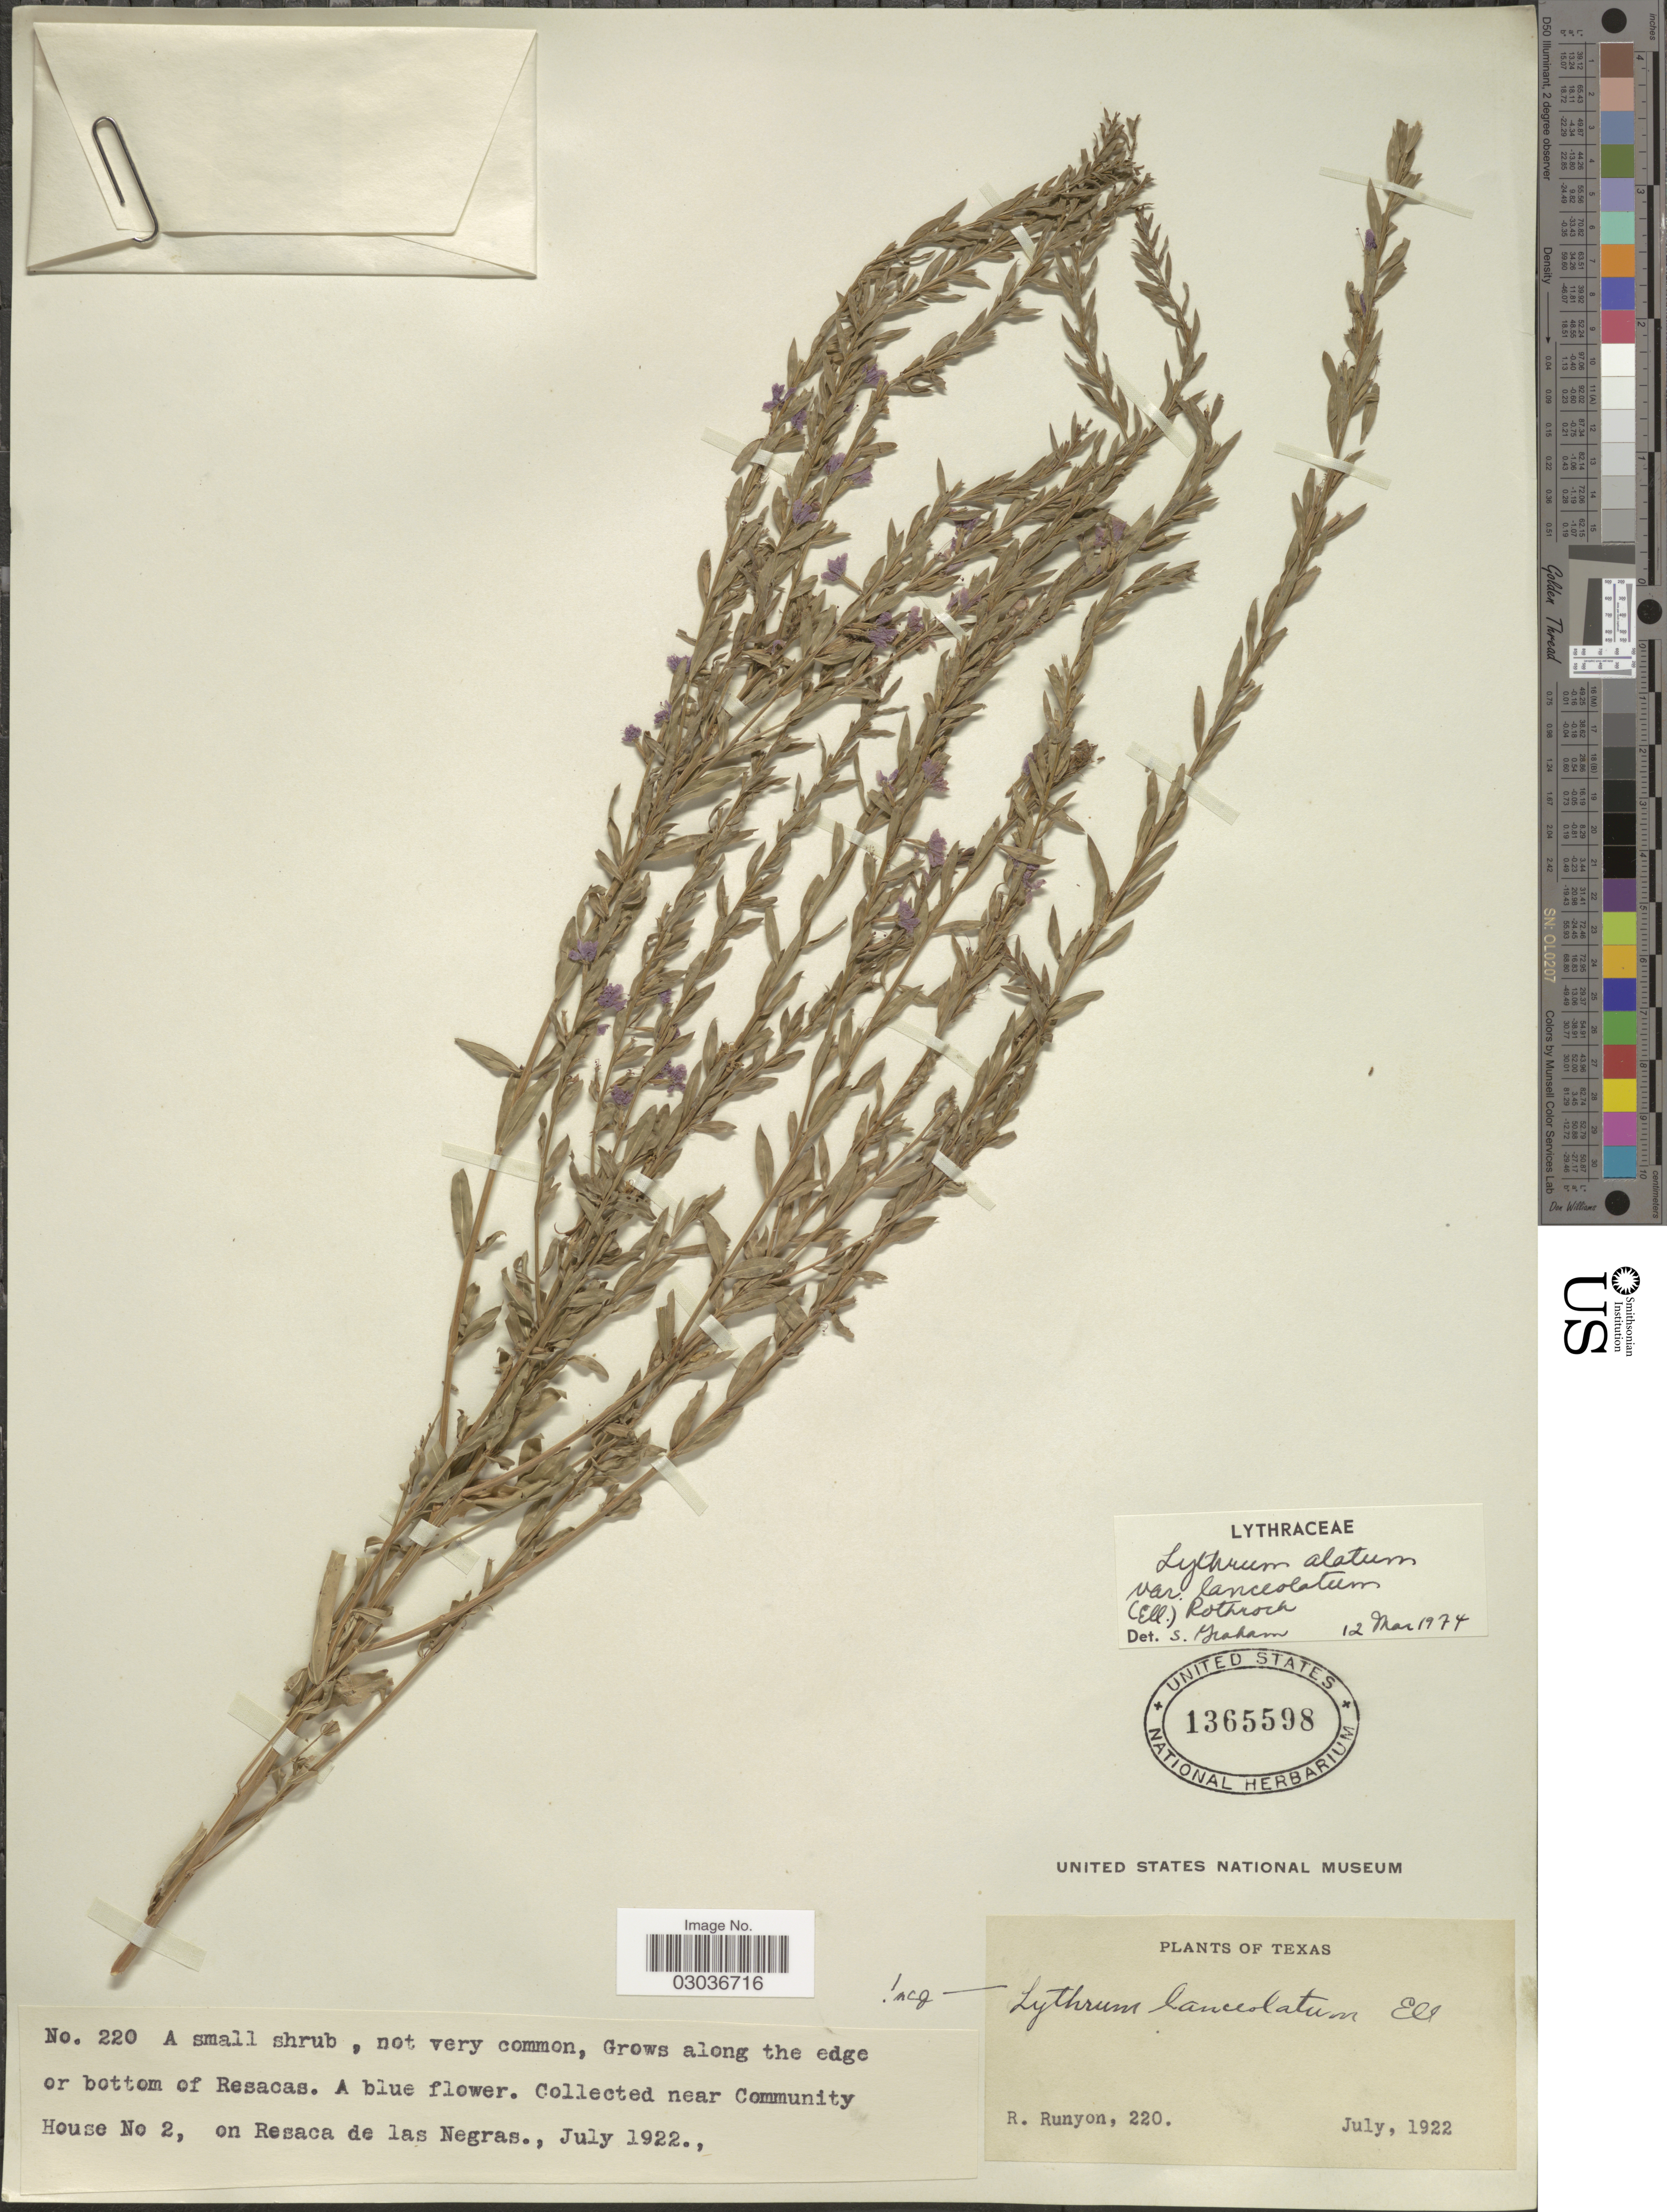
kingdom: Plantae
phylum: Tracheophyta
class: Magnoliopsida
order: Myrtales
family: Lythraceae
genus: Lythrum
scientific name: Lythrum alatum var. lanceolatum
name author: (Elliott) A. Gray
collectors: R. Runyon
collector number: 220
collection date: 1922-07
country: United States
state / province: Texas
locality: Collected near Community House No 2, on Resaca de las Negras.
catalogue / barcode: US 1365598